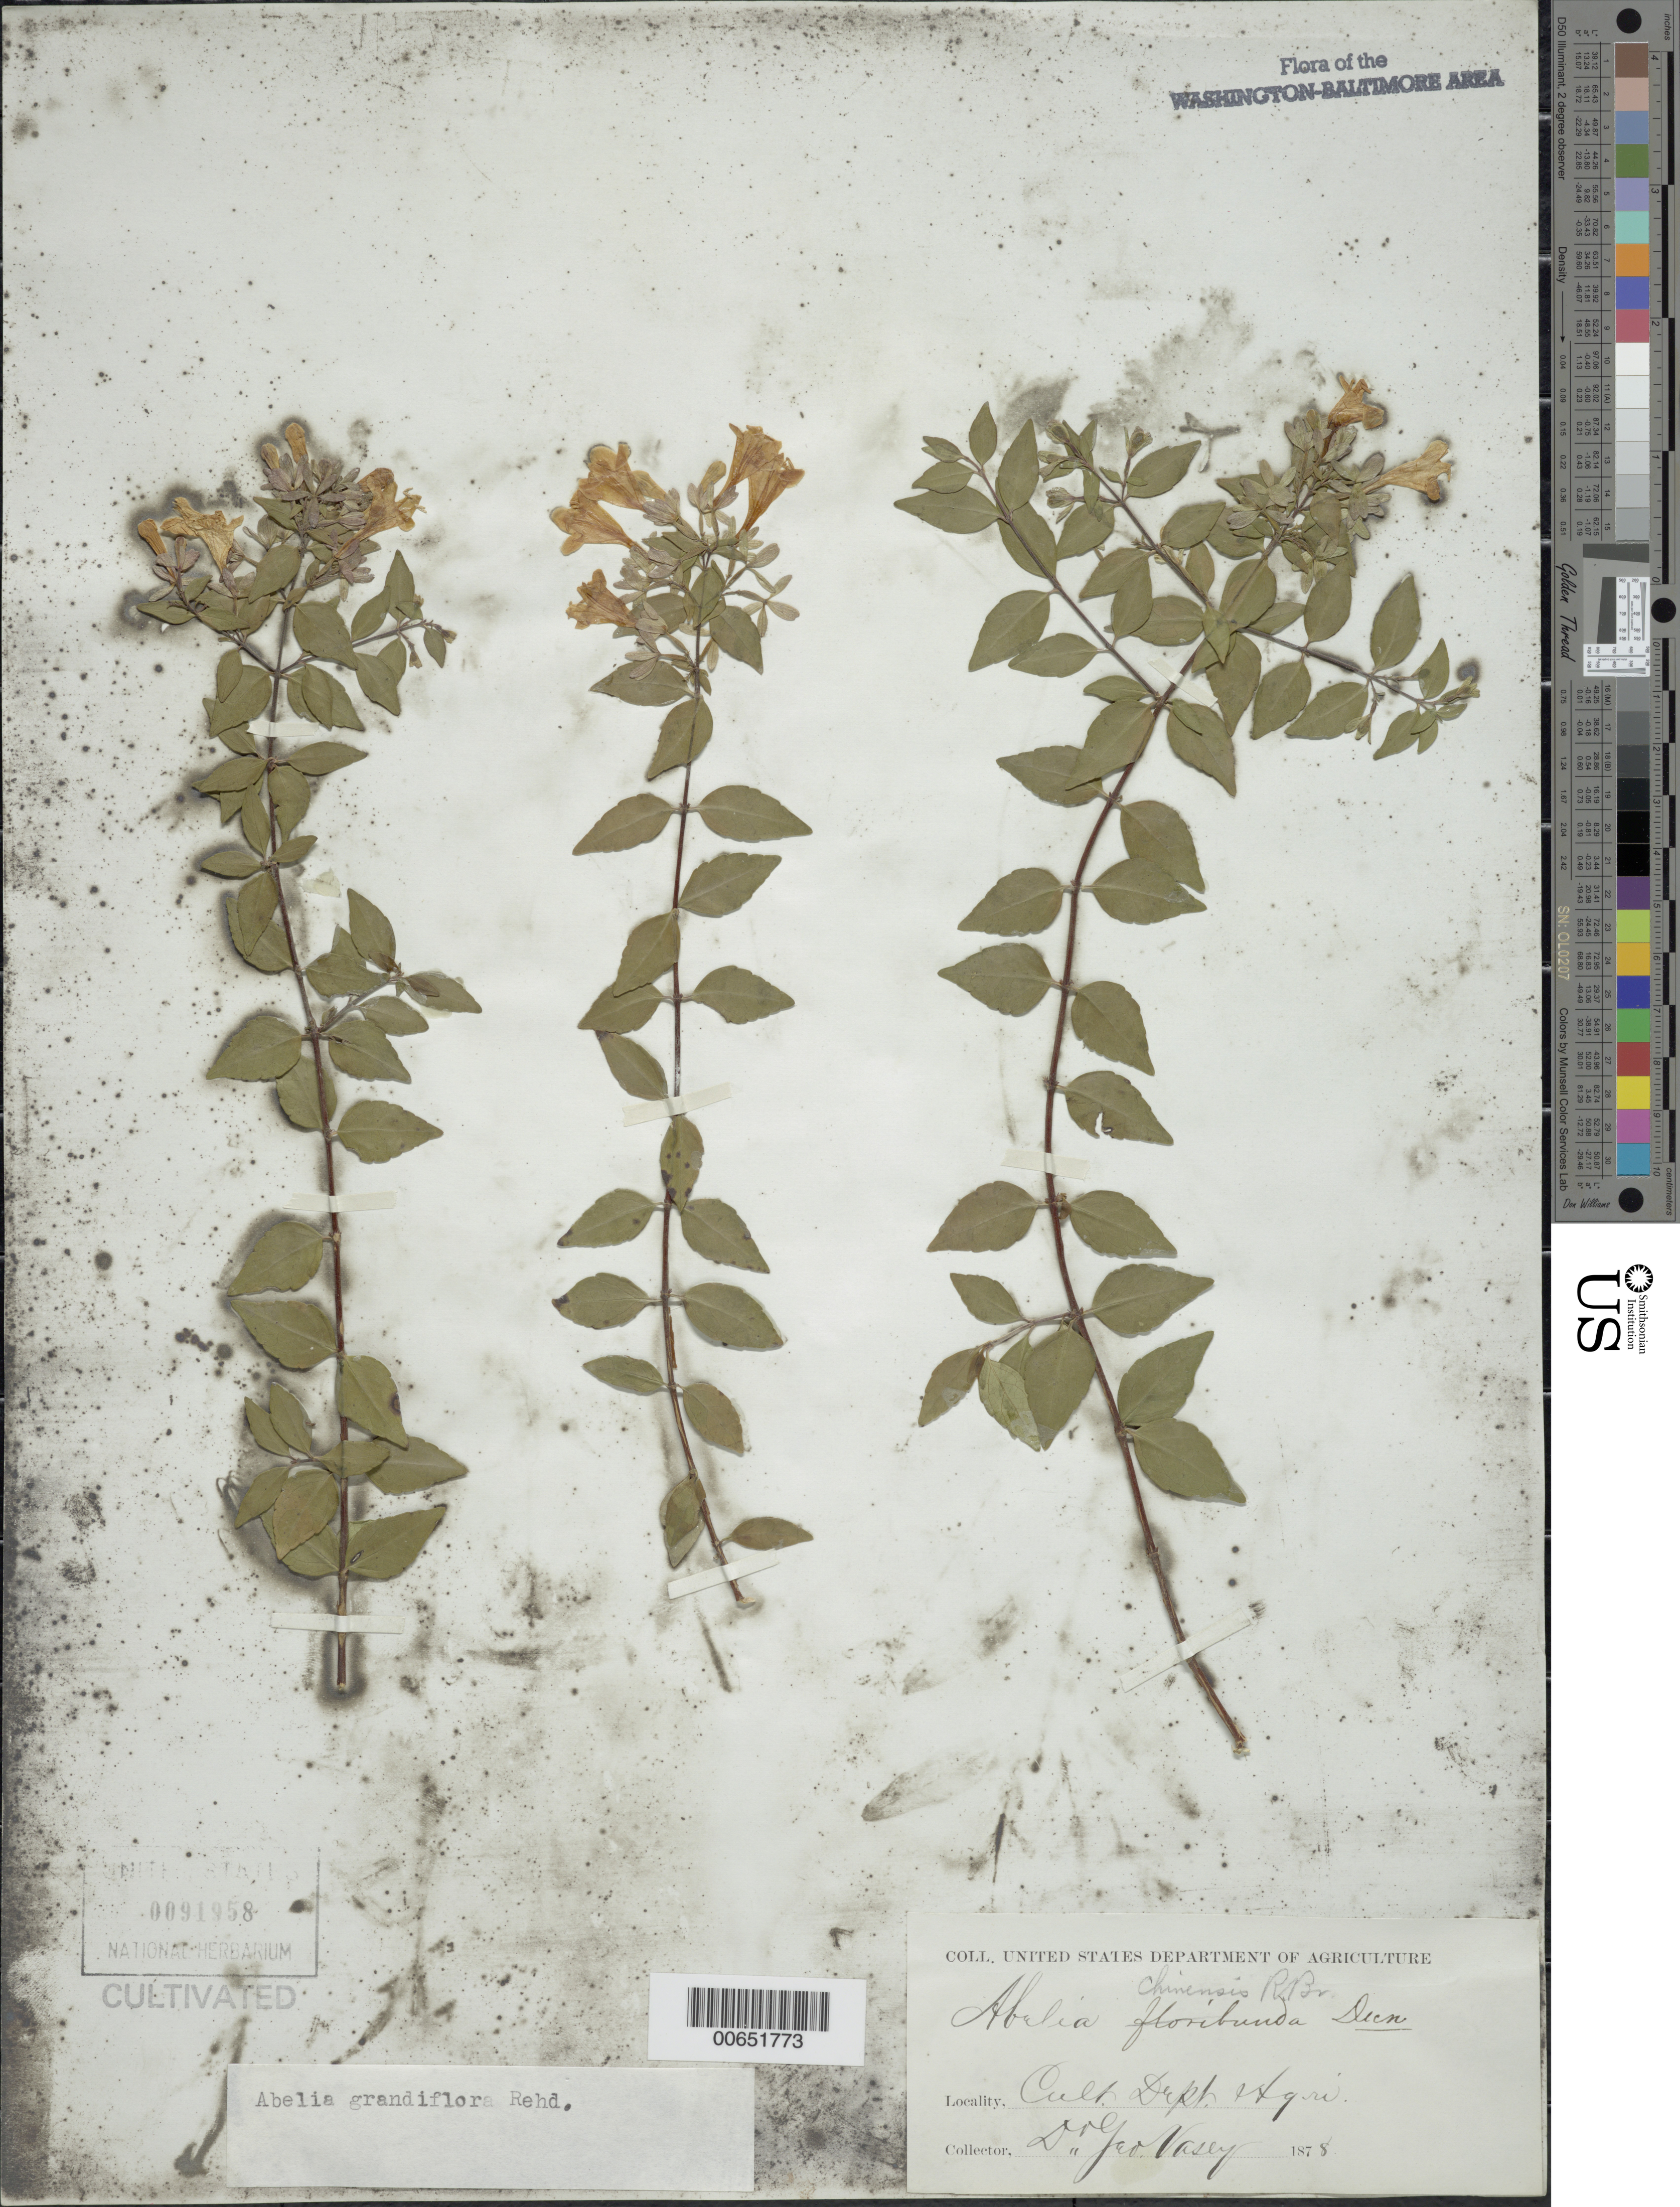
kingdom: Plantae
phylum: Tracheophyta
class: Magnoliopsida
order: Dipsacales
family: Caprifoliaceae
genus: Abelia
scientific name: Abelia chinensis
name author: R. Br.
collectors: G. Vasey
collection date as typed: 1878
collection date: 1878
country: United States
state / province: District of Columbia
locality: Ag. grounds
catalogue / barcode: US 91958